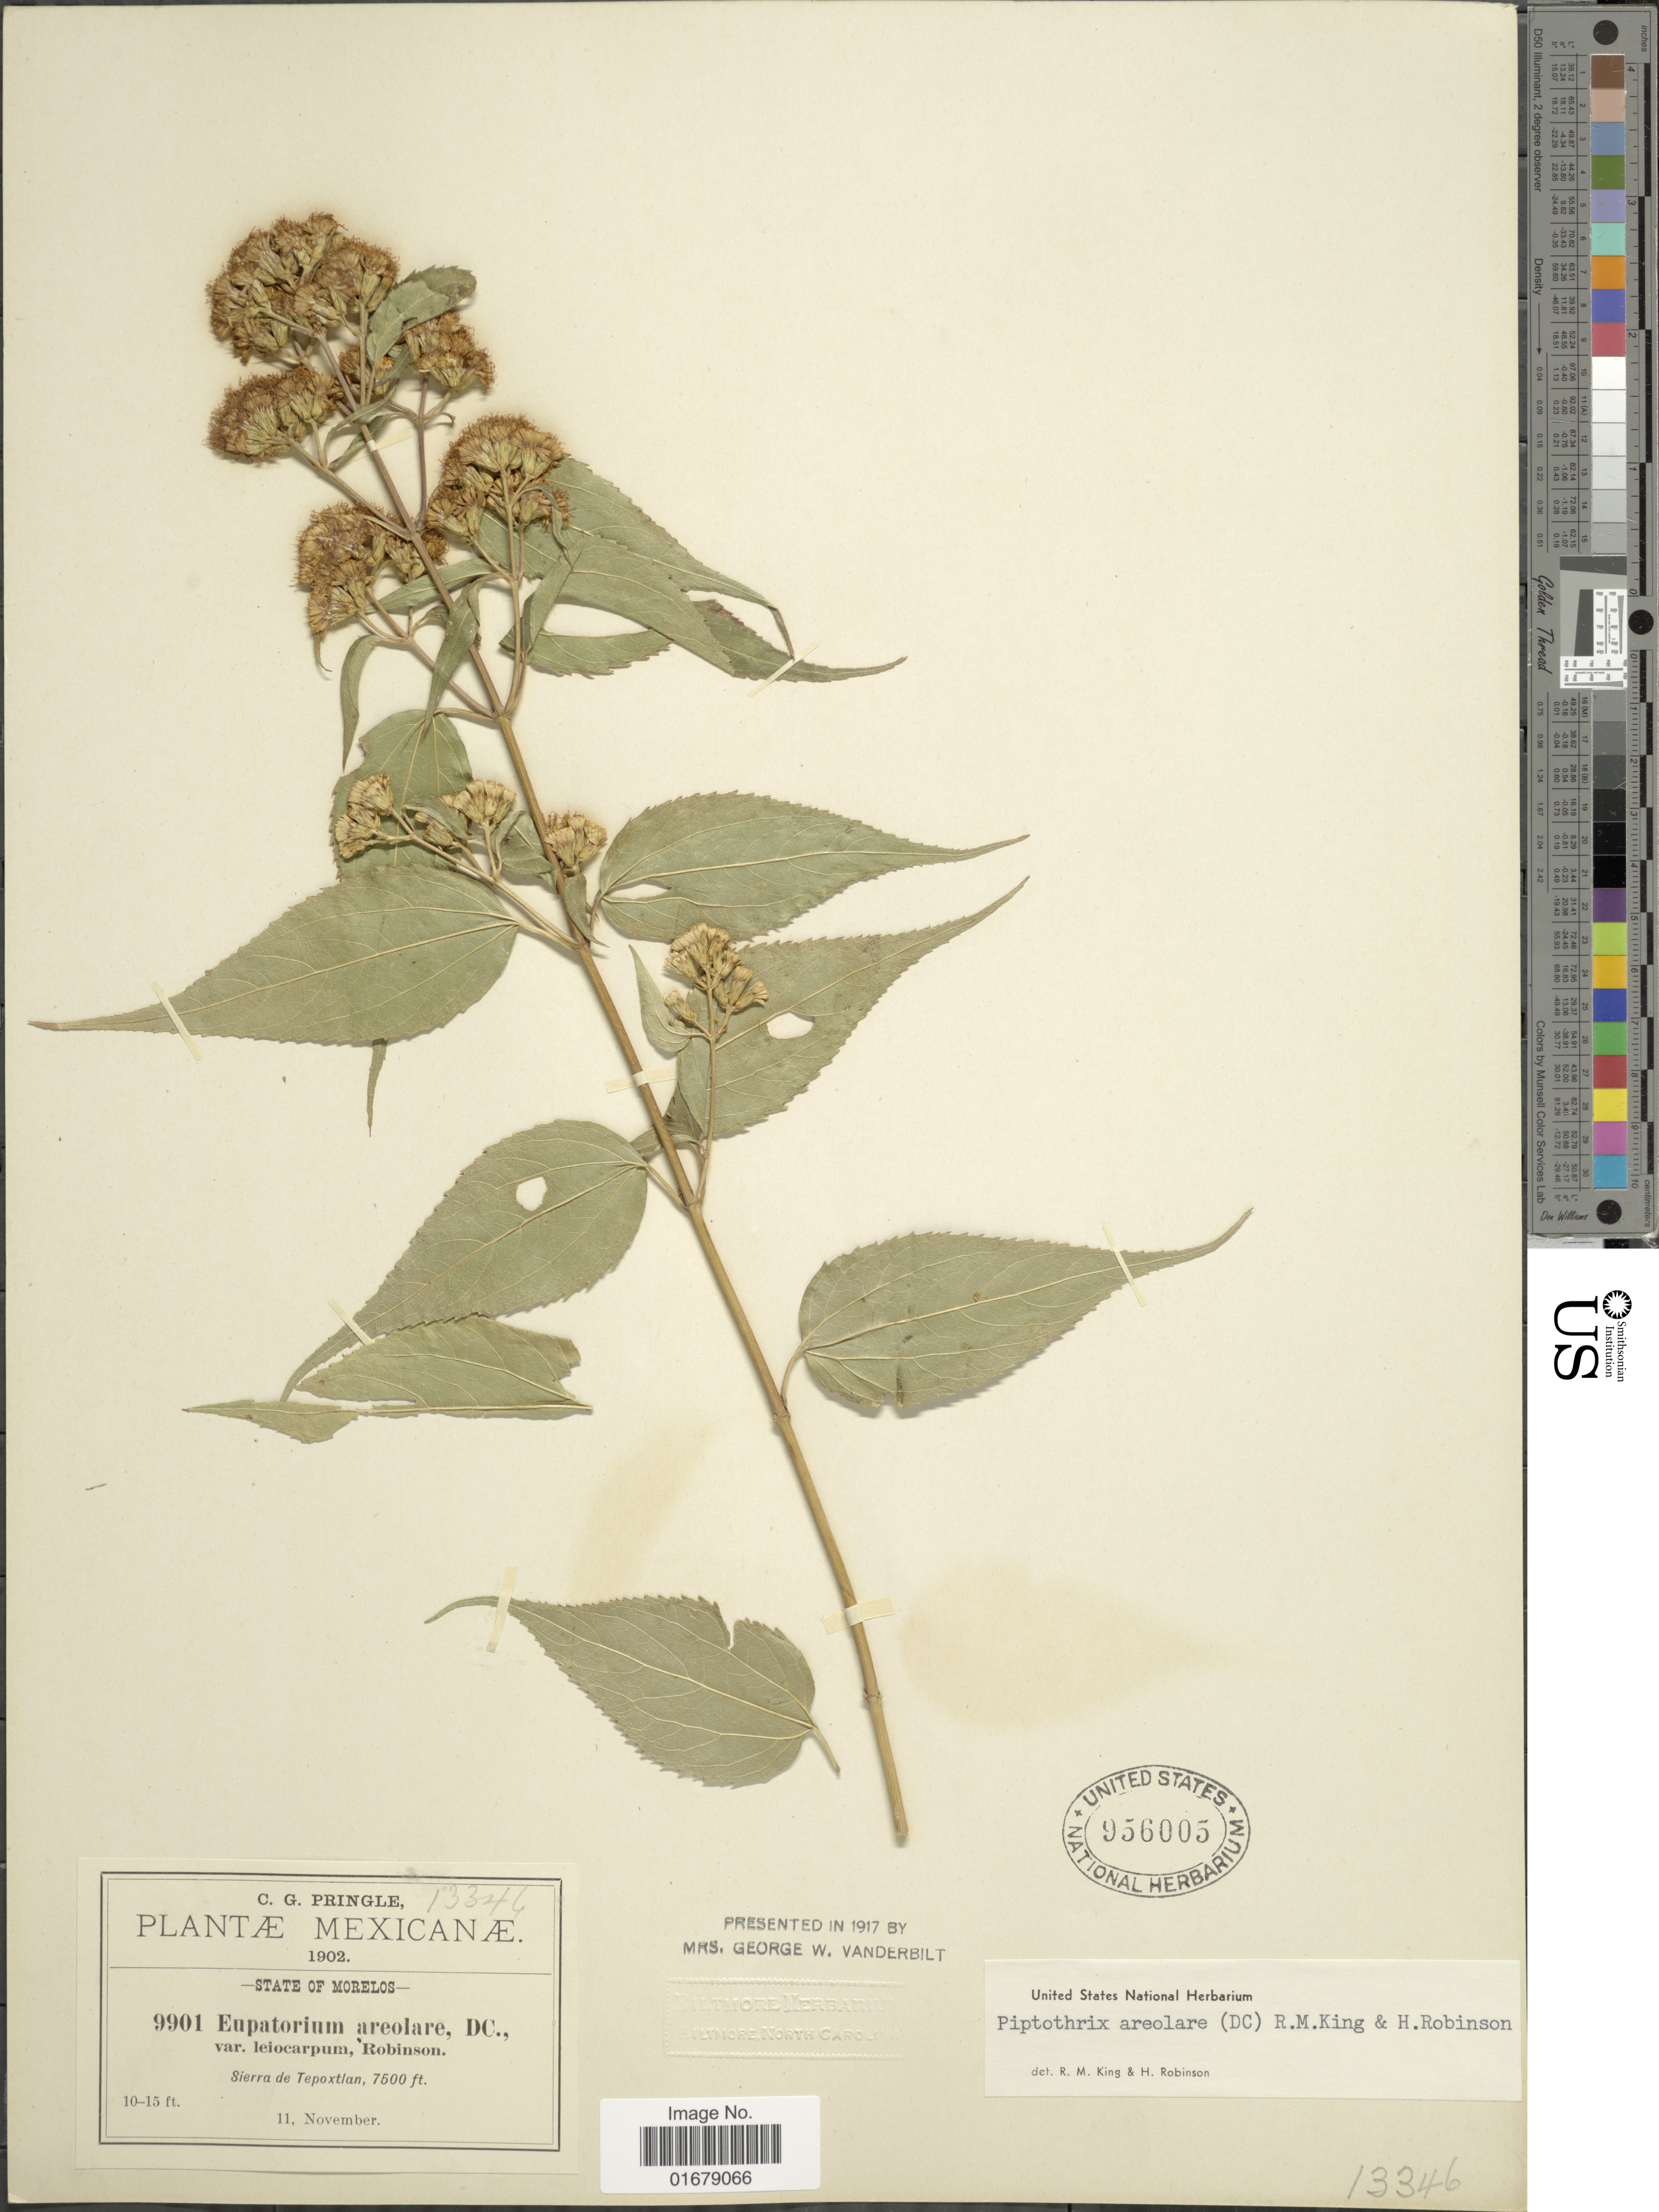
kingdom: Plantae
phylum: Tracheophyta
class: Magnoliopsida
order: Asterales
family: Asteraceae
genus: Piptothrix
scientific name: Piptothrix areolaris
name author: (DC.) R.M. King & H. Rob.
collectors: C. G. Pringle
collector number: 9901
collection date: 1902-11-11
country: Mexico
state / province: Morelos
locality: State of Morelos. Sierra de Tepoxtlan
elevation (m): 2286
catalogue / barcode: US 956005